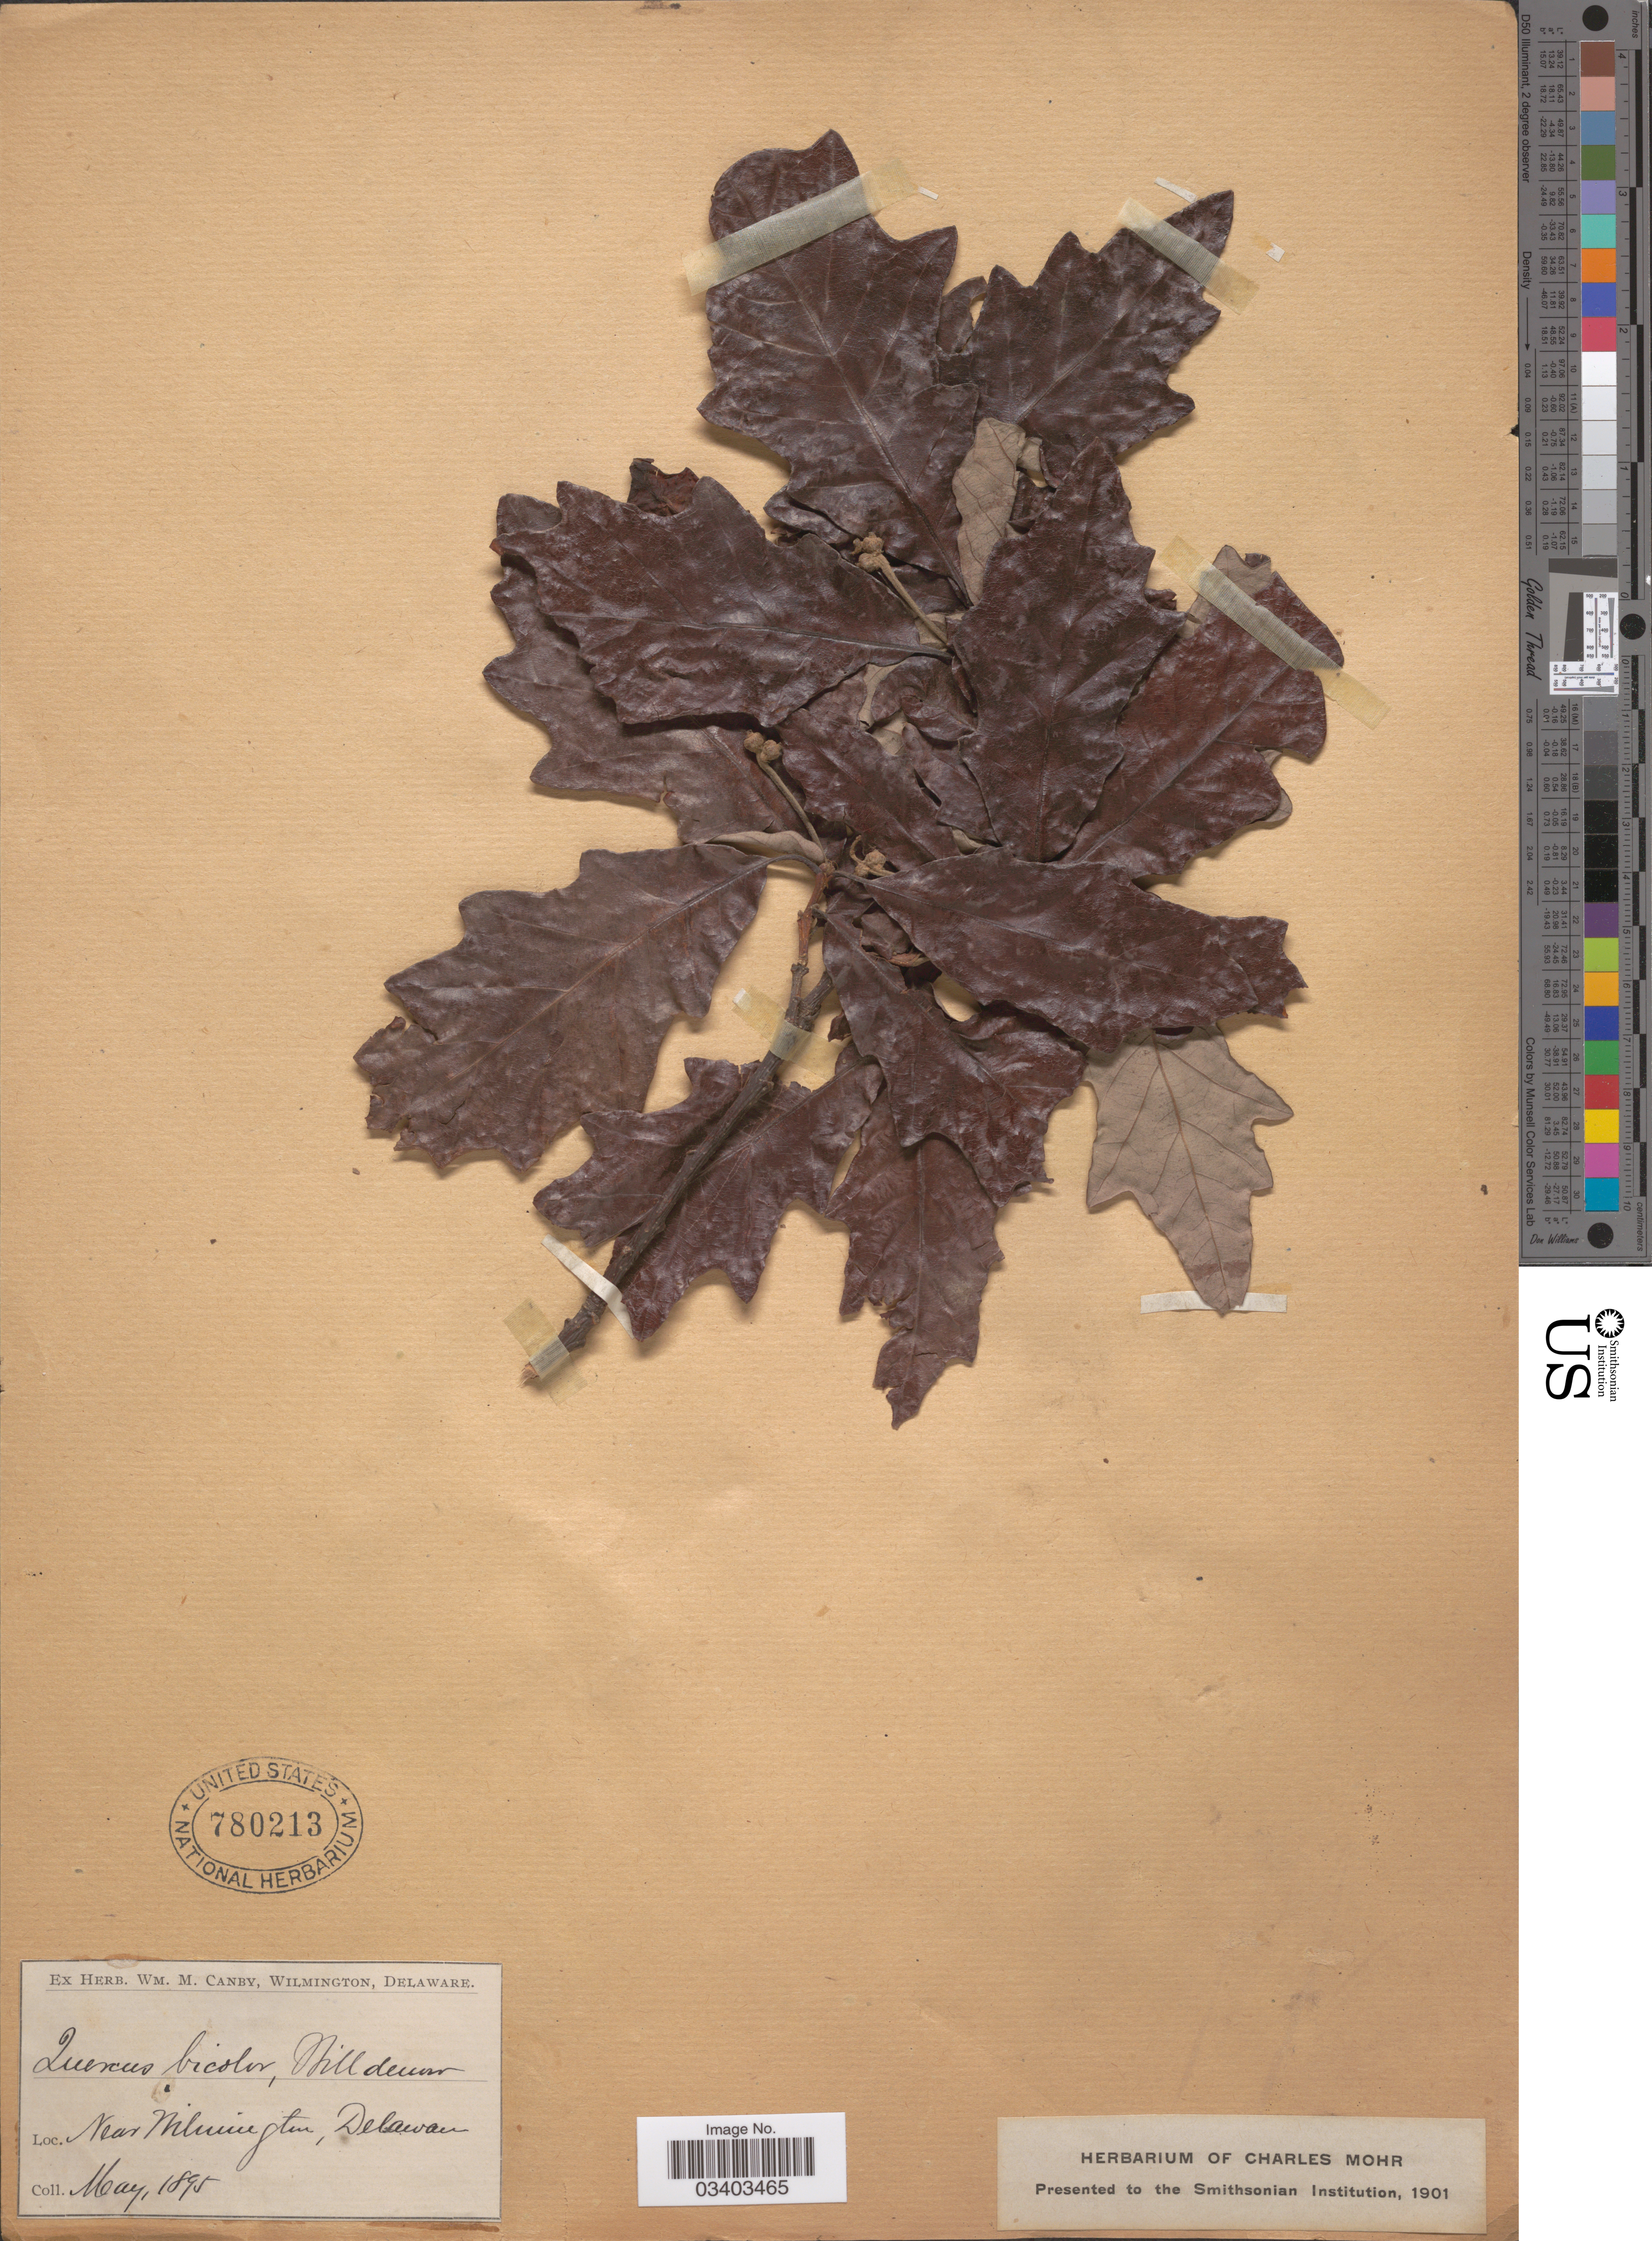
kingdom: Plantae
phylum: Tracheophyta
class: Magnoliopsida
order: Fagales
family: Fagaceae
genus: Quercus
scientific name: Quercus bicolor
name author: Willd.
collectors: ex herb. W.M. Canby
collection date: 1895-05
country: United States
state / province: Delaware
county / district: New Castle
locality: Near Wilmington.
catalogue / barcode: US 780213